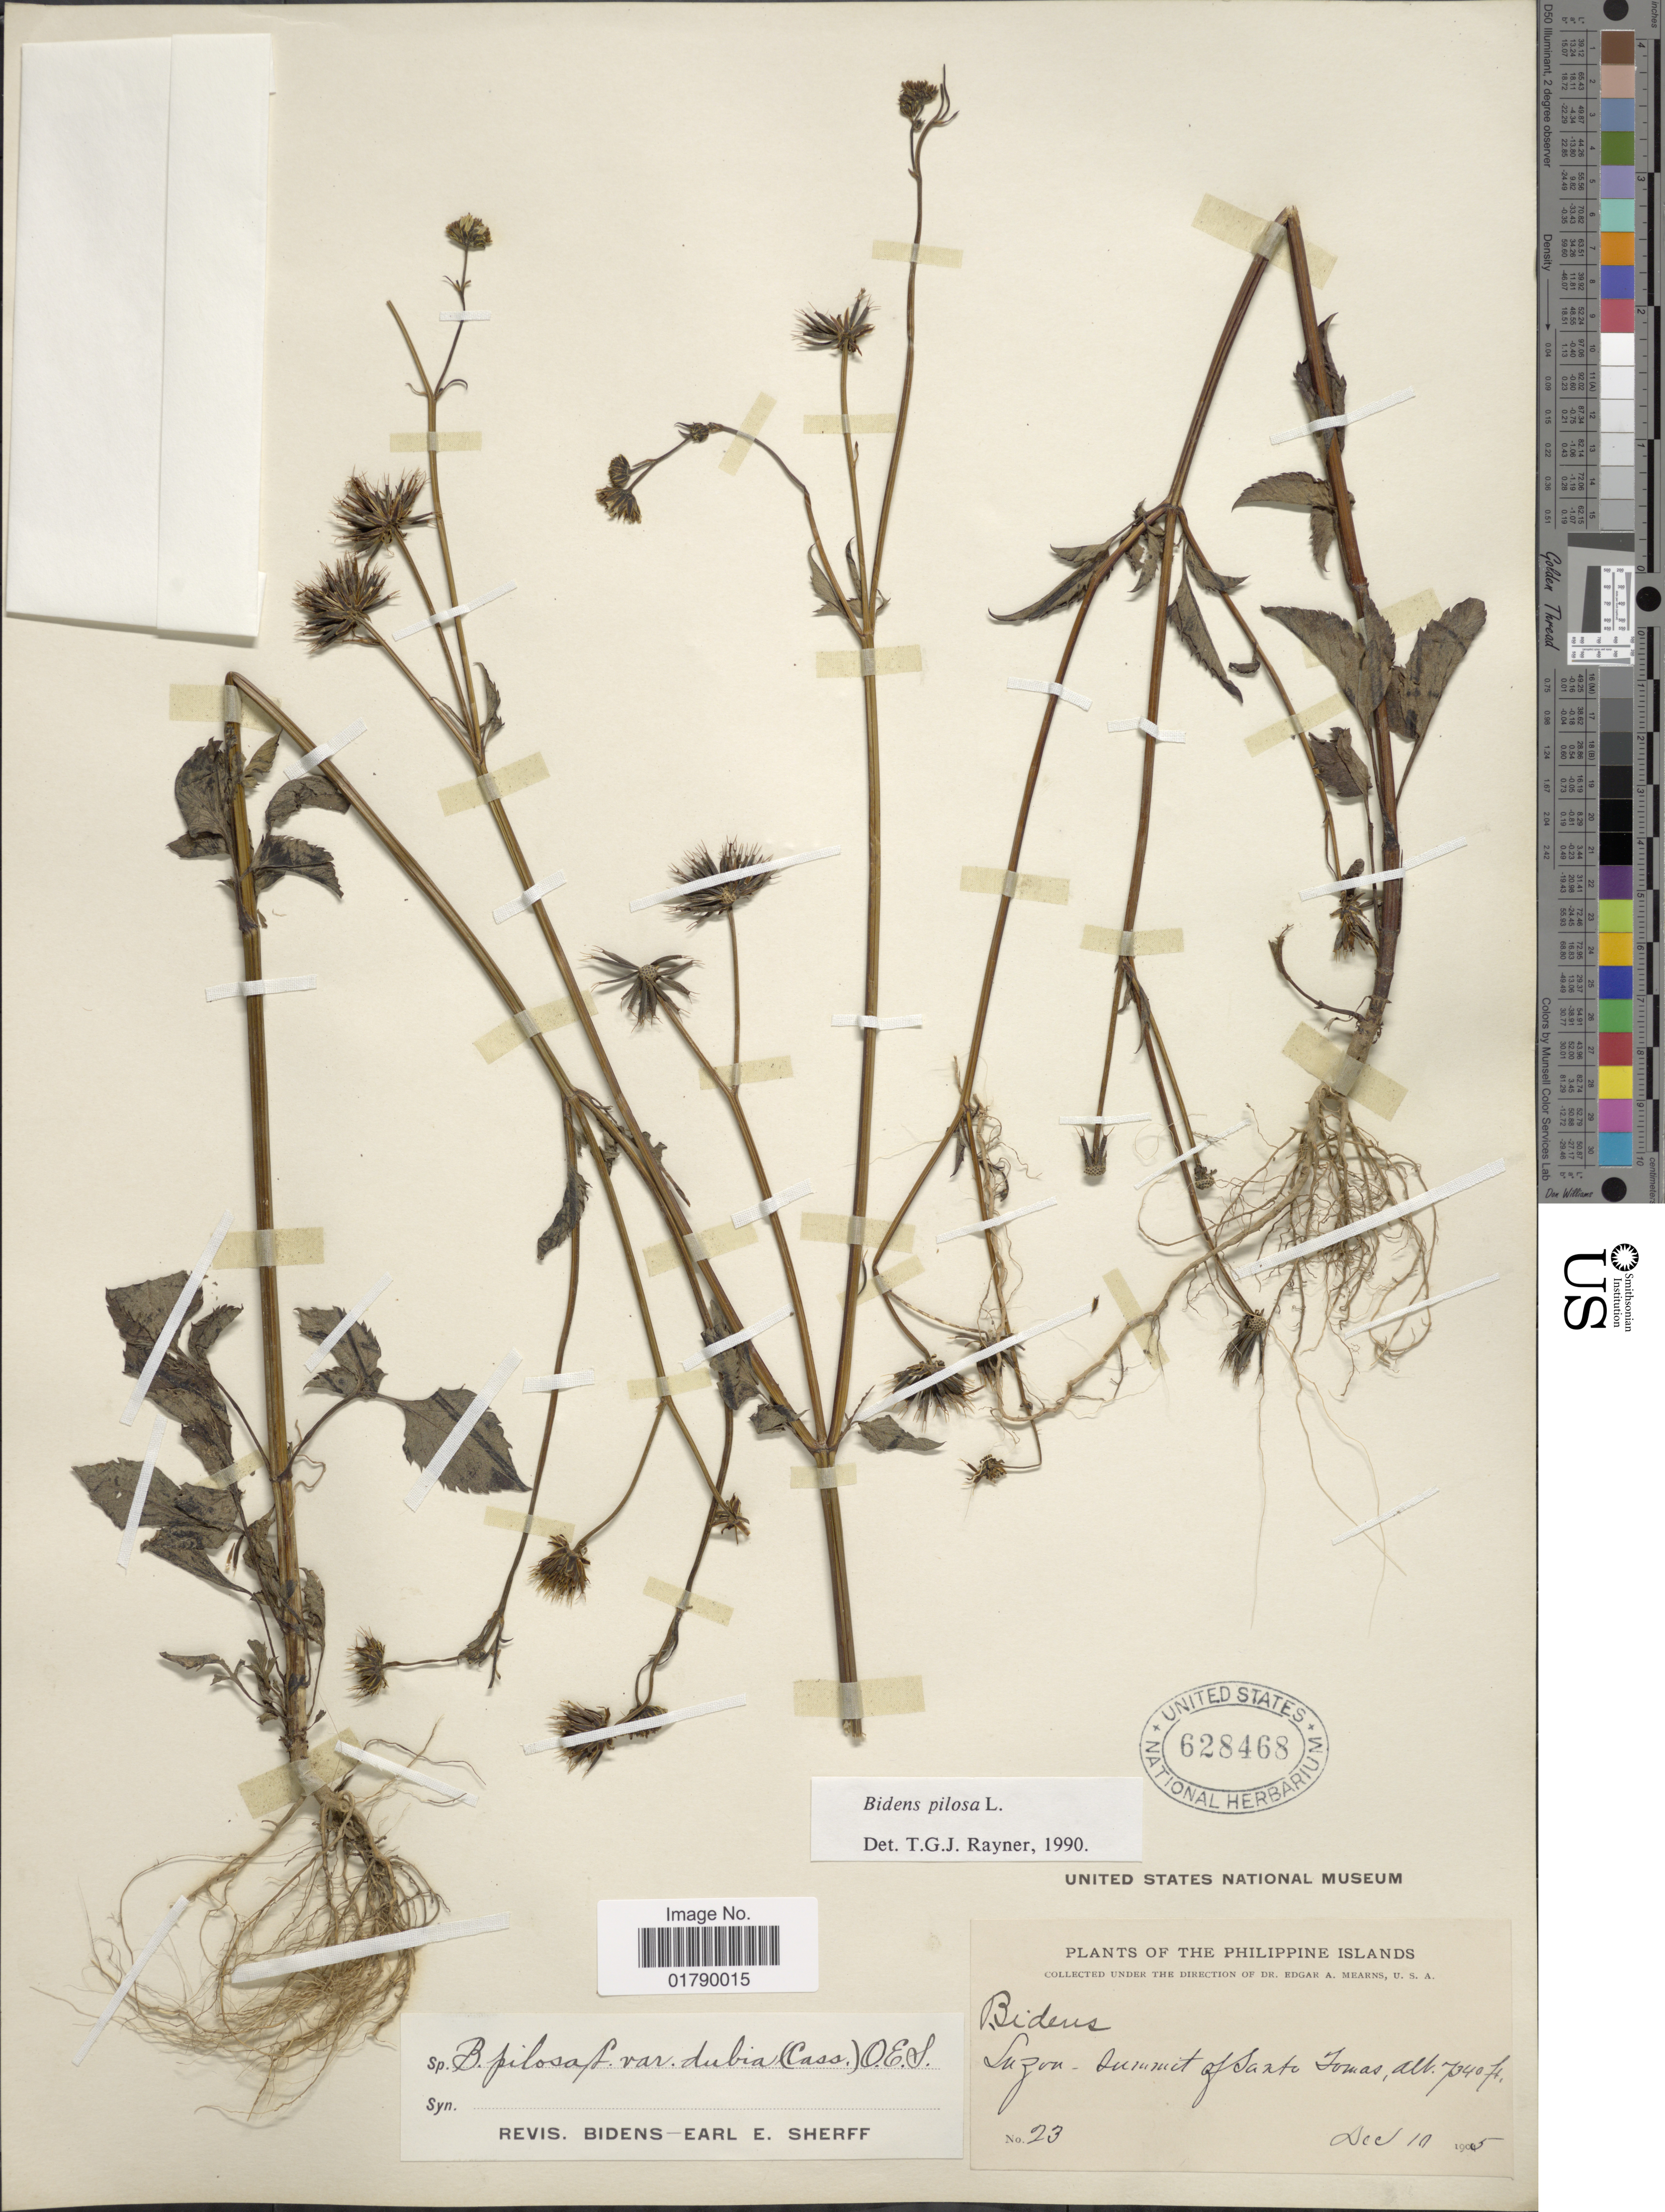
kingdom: Plantae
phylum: Tracheophyta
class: Magnoliopsida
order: Asterales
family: Asteraceae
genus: Bidens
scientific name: Bidens pilosa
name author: L.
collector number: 23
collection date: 1905-12-10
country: Philippines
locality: Summit of Santa Tomas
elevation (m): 2237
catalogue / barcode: US 628468